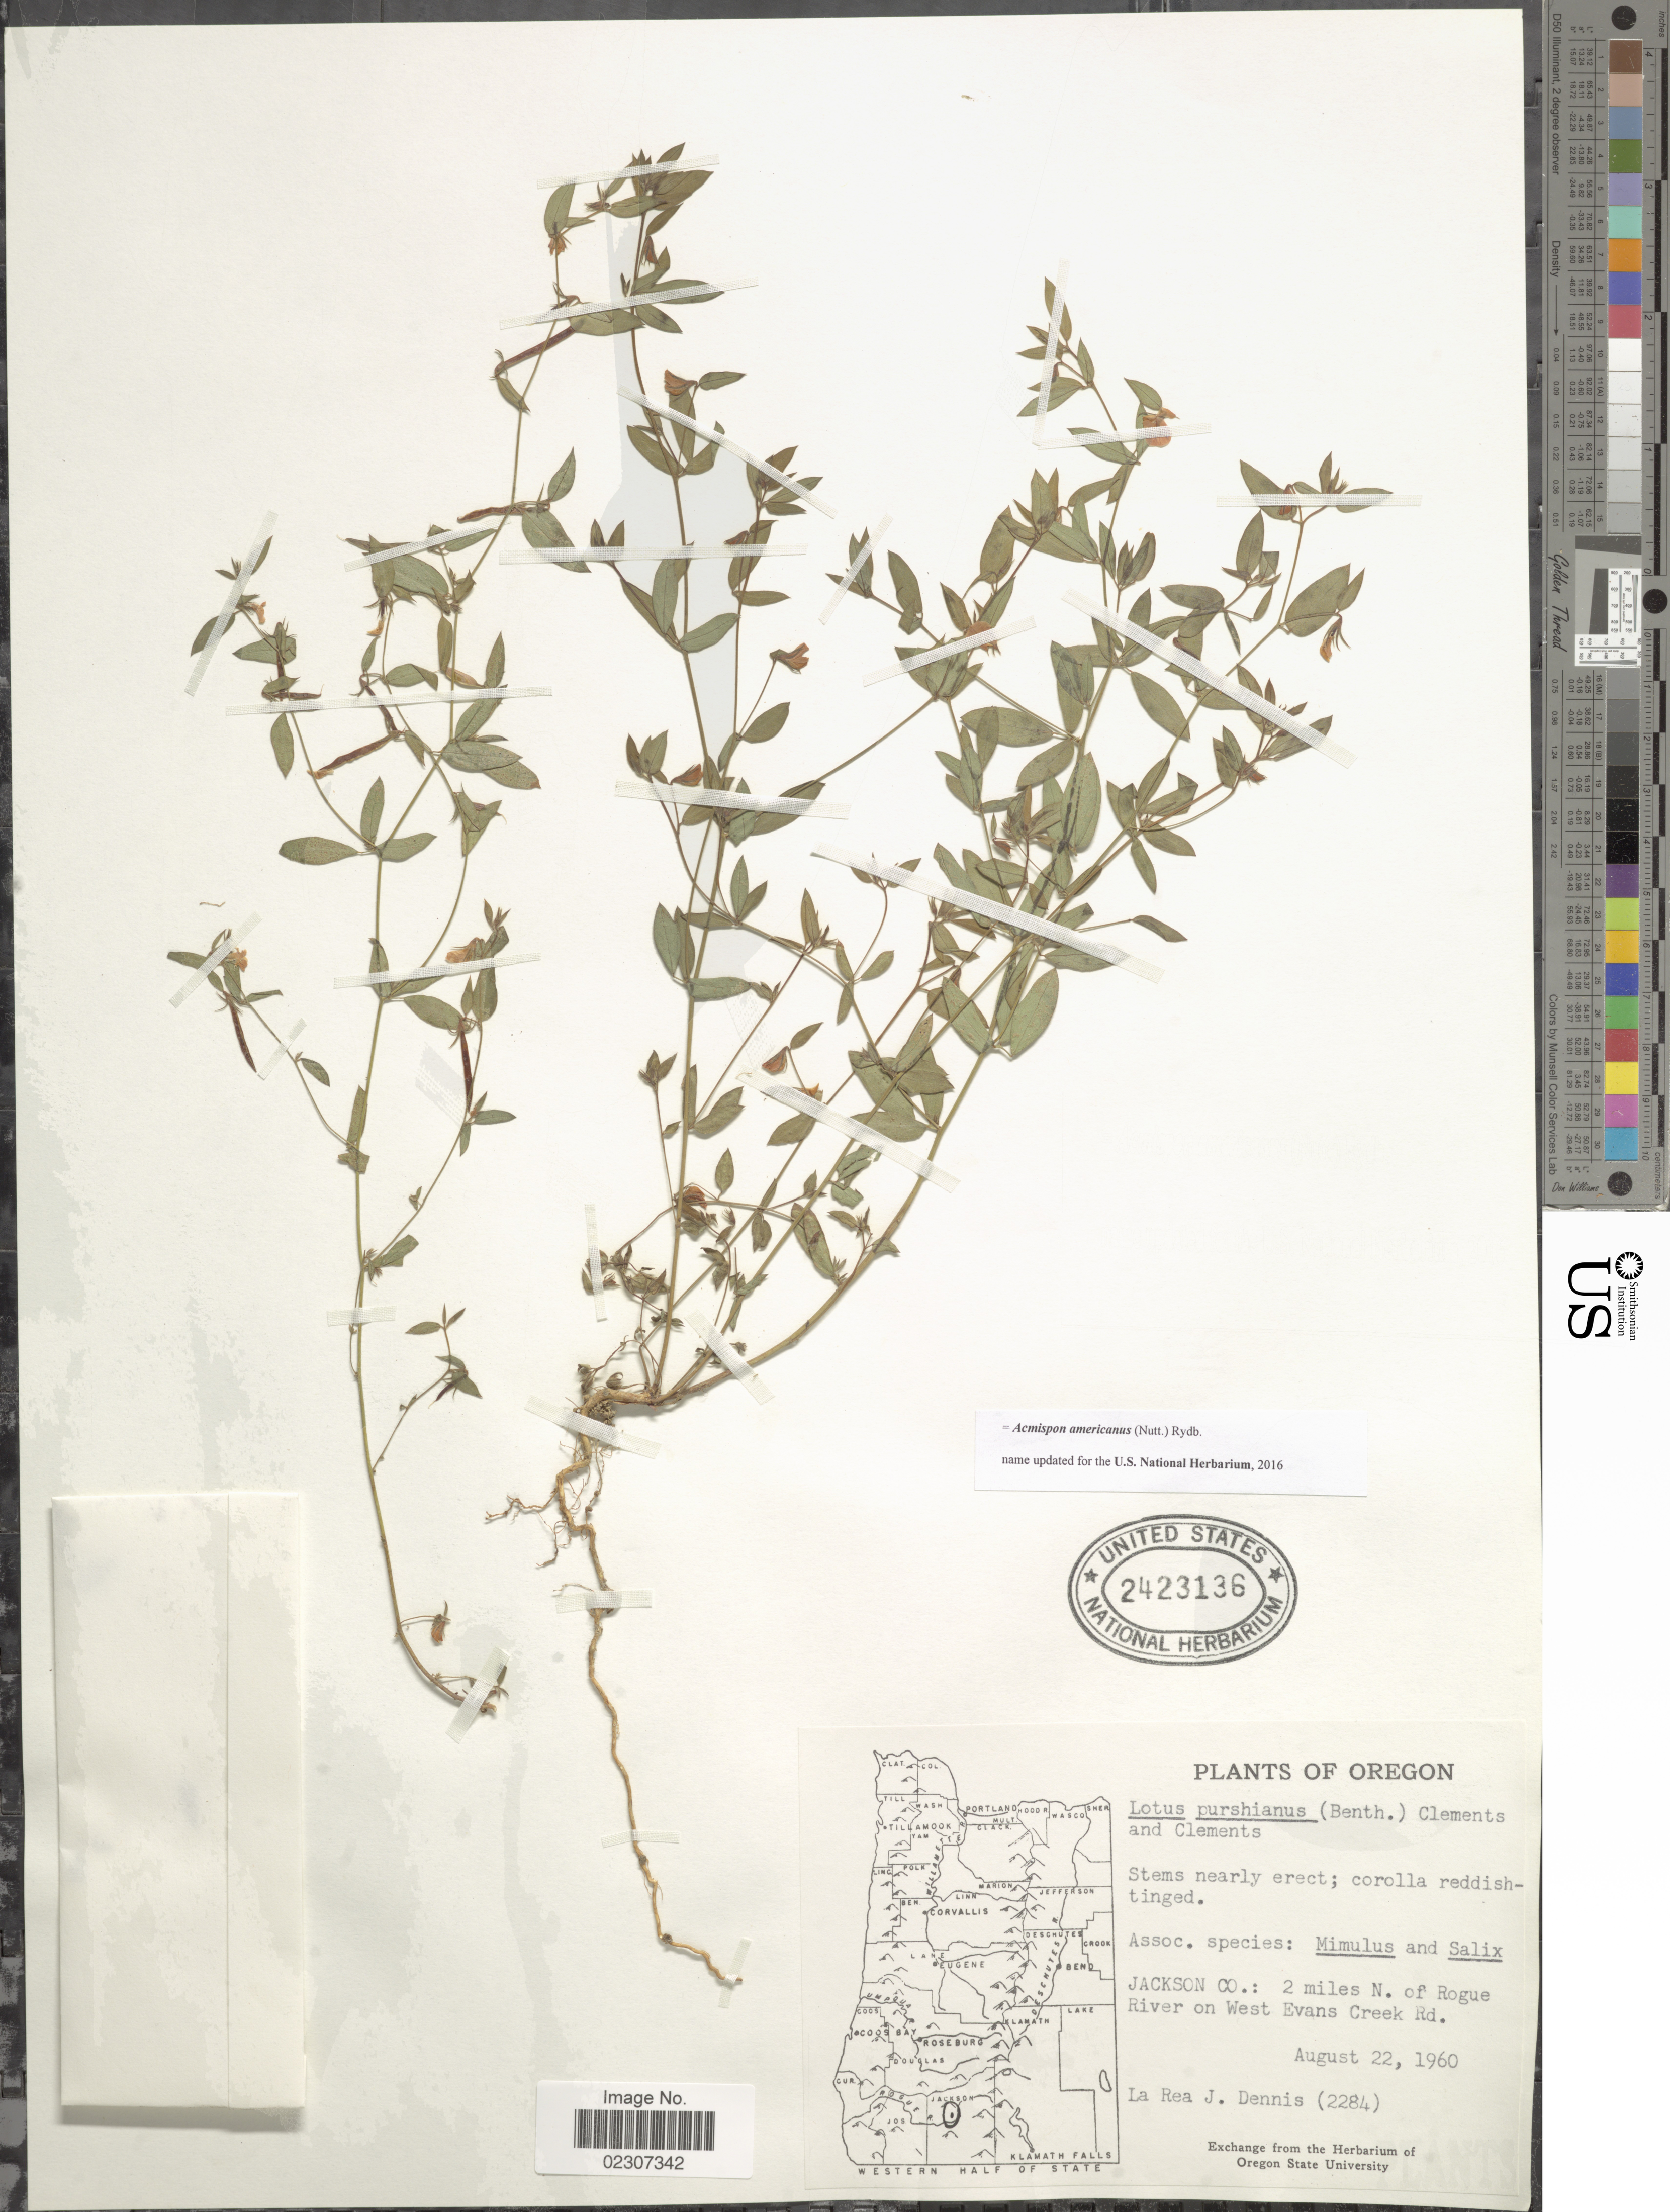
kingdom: Plantae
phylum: Tracheophyta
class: Magnoliopsida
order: Fabales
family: Fabaceae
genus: Acmispon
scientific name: Acmispon americanus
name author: (Nutt.) Rydb.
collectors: L. Dennis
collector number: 2284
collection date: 1960-08-22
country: United States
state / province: Oregon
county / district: Jackson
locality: Oregon, Jackson Co.: 2 miles N. of Rogue River on West Evans Creek Rd.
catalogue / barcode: US 2423136